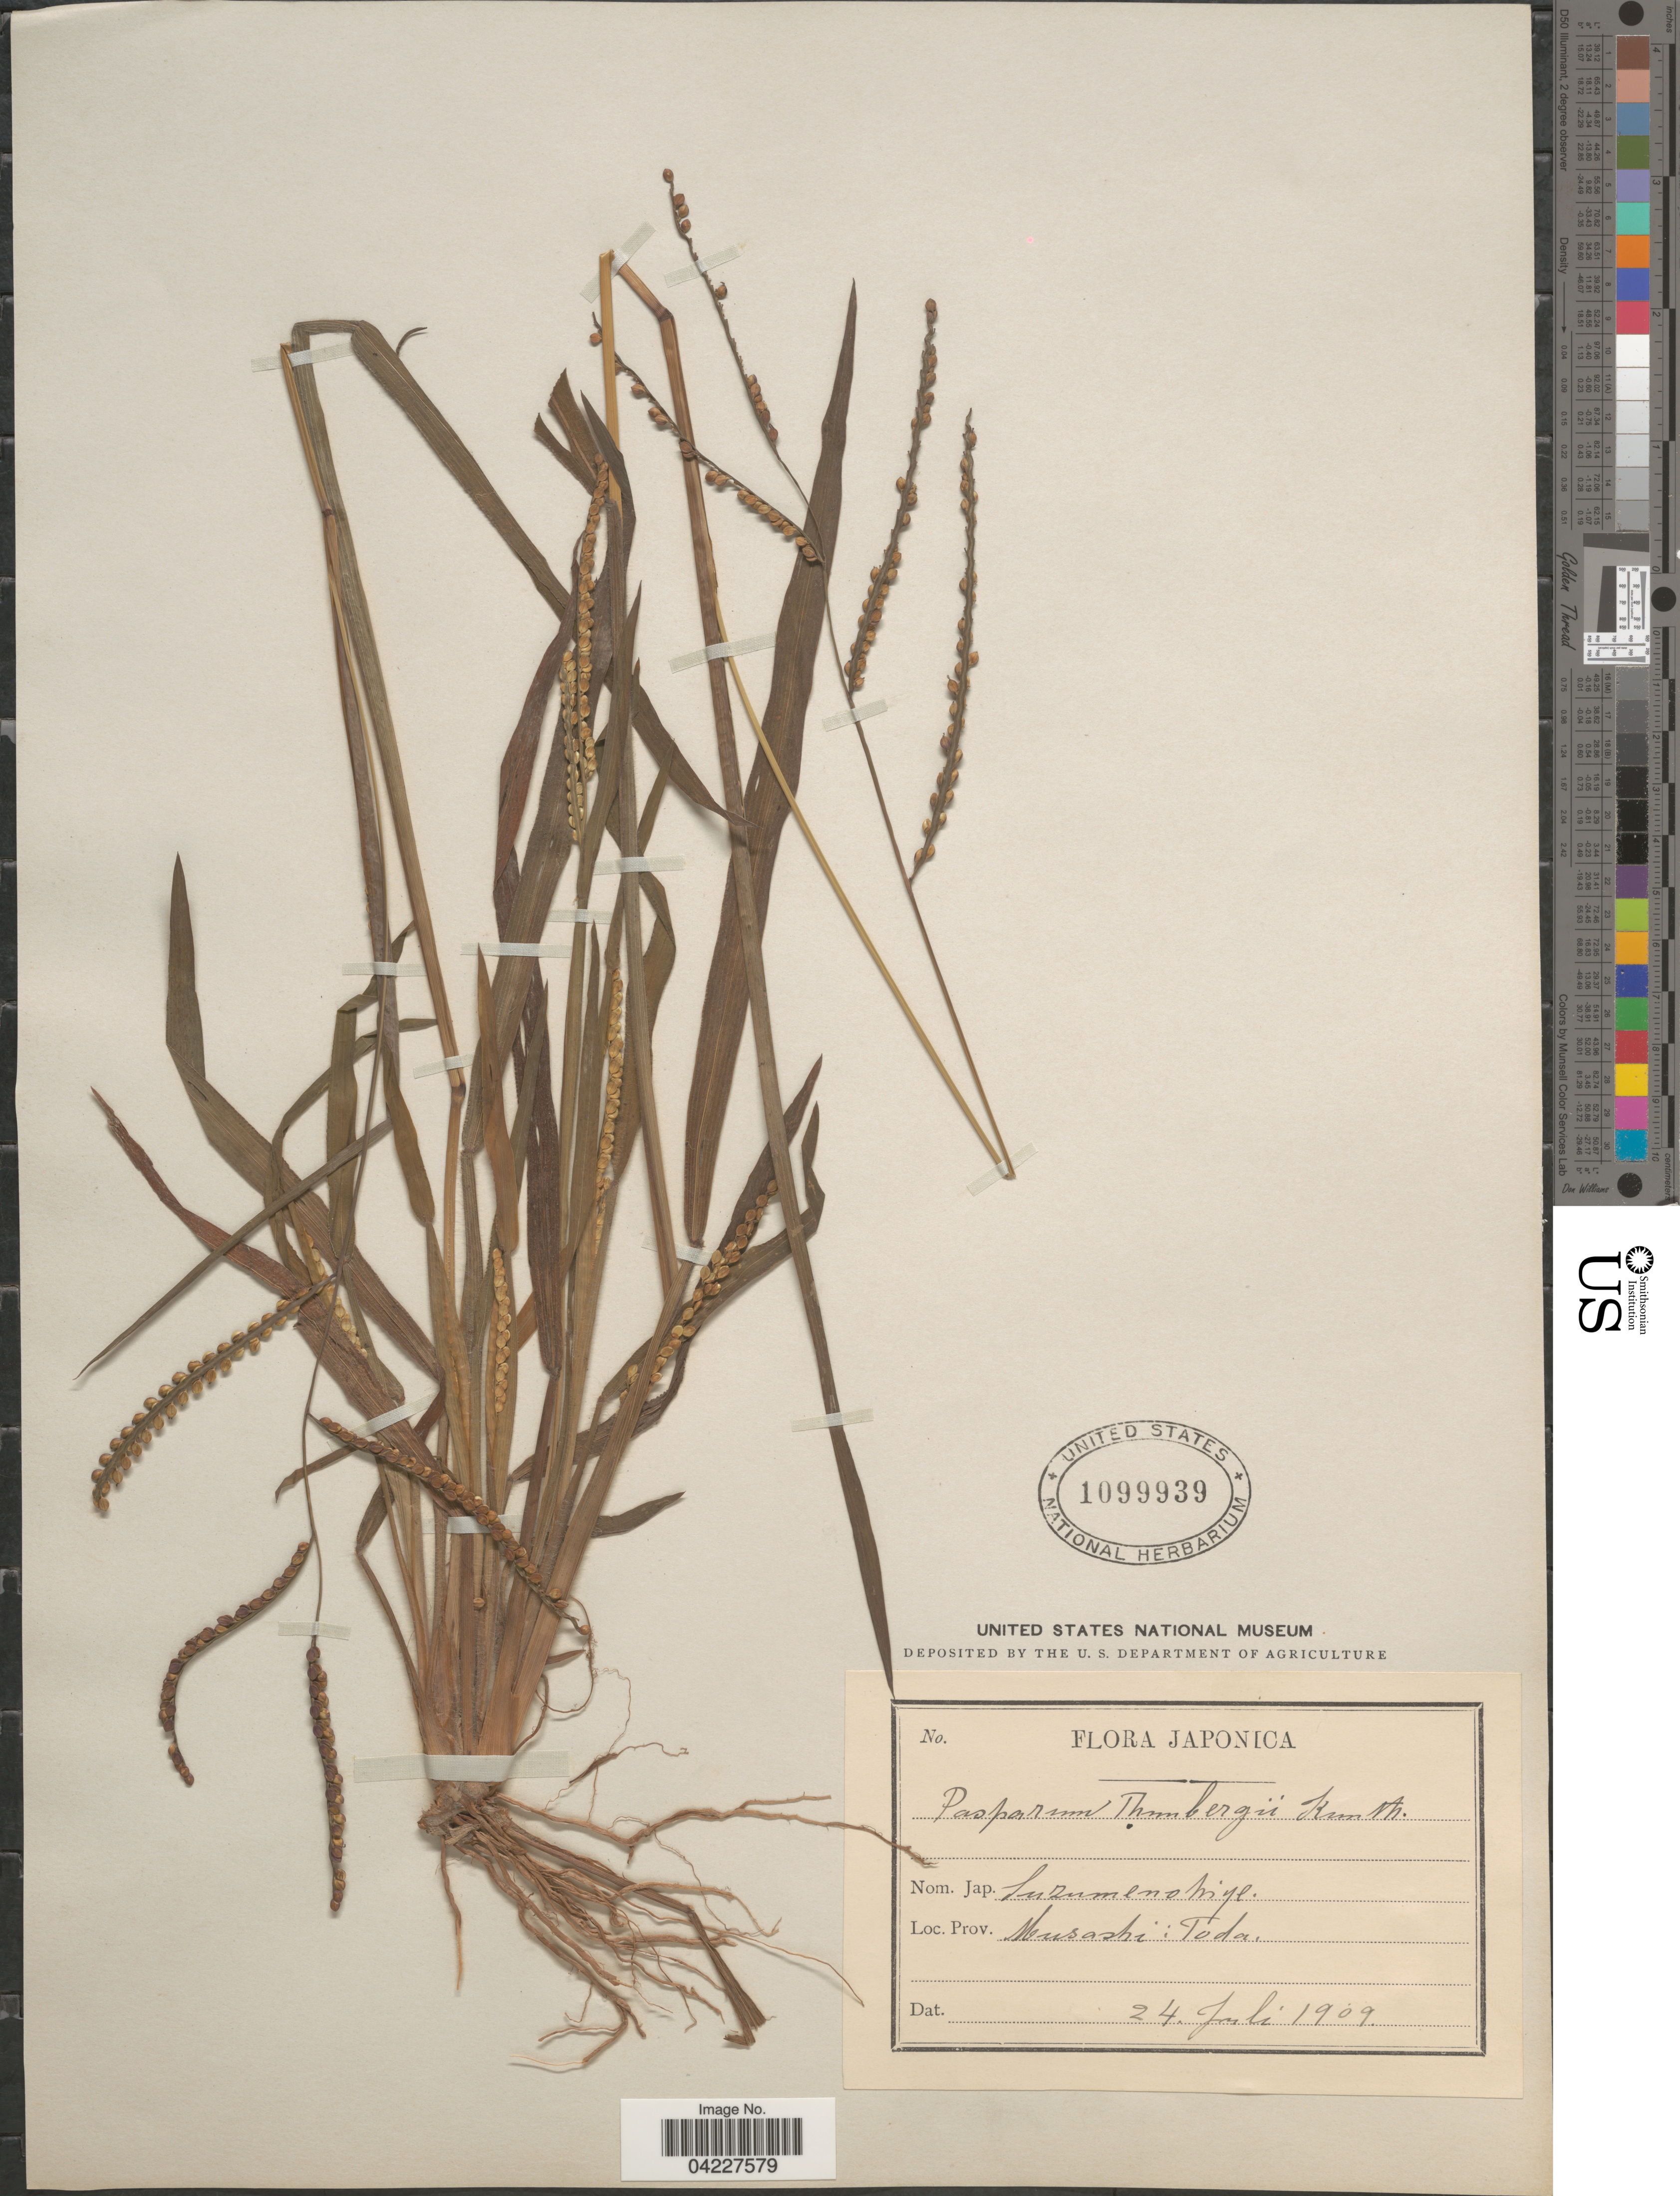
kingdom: Plantae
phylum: Tracheophyta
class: Liliopsida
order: Poales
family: Poaceae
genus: Paspalum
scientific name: Paspalum thunbergii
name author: Kunth ex Steud.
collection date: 1909-07-24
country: Japan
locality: Musashi: Toda.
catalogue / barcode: US 1099939